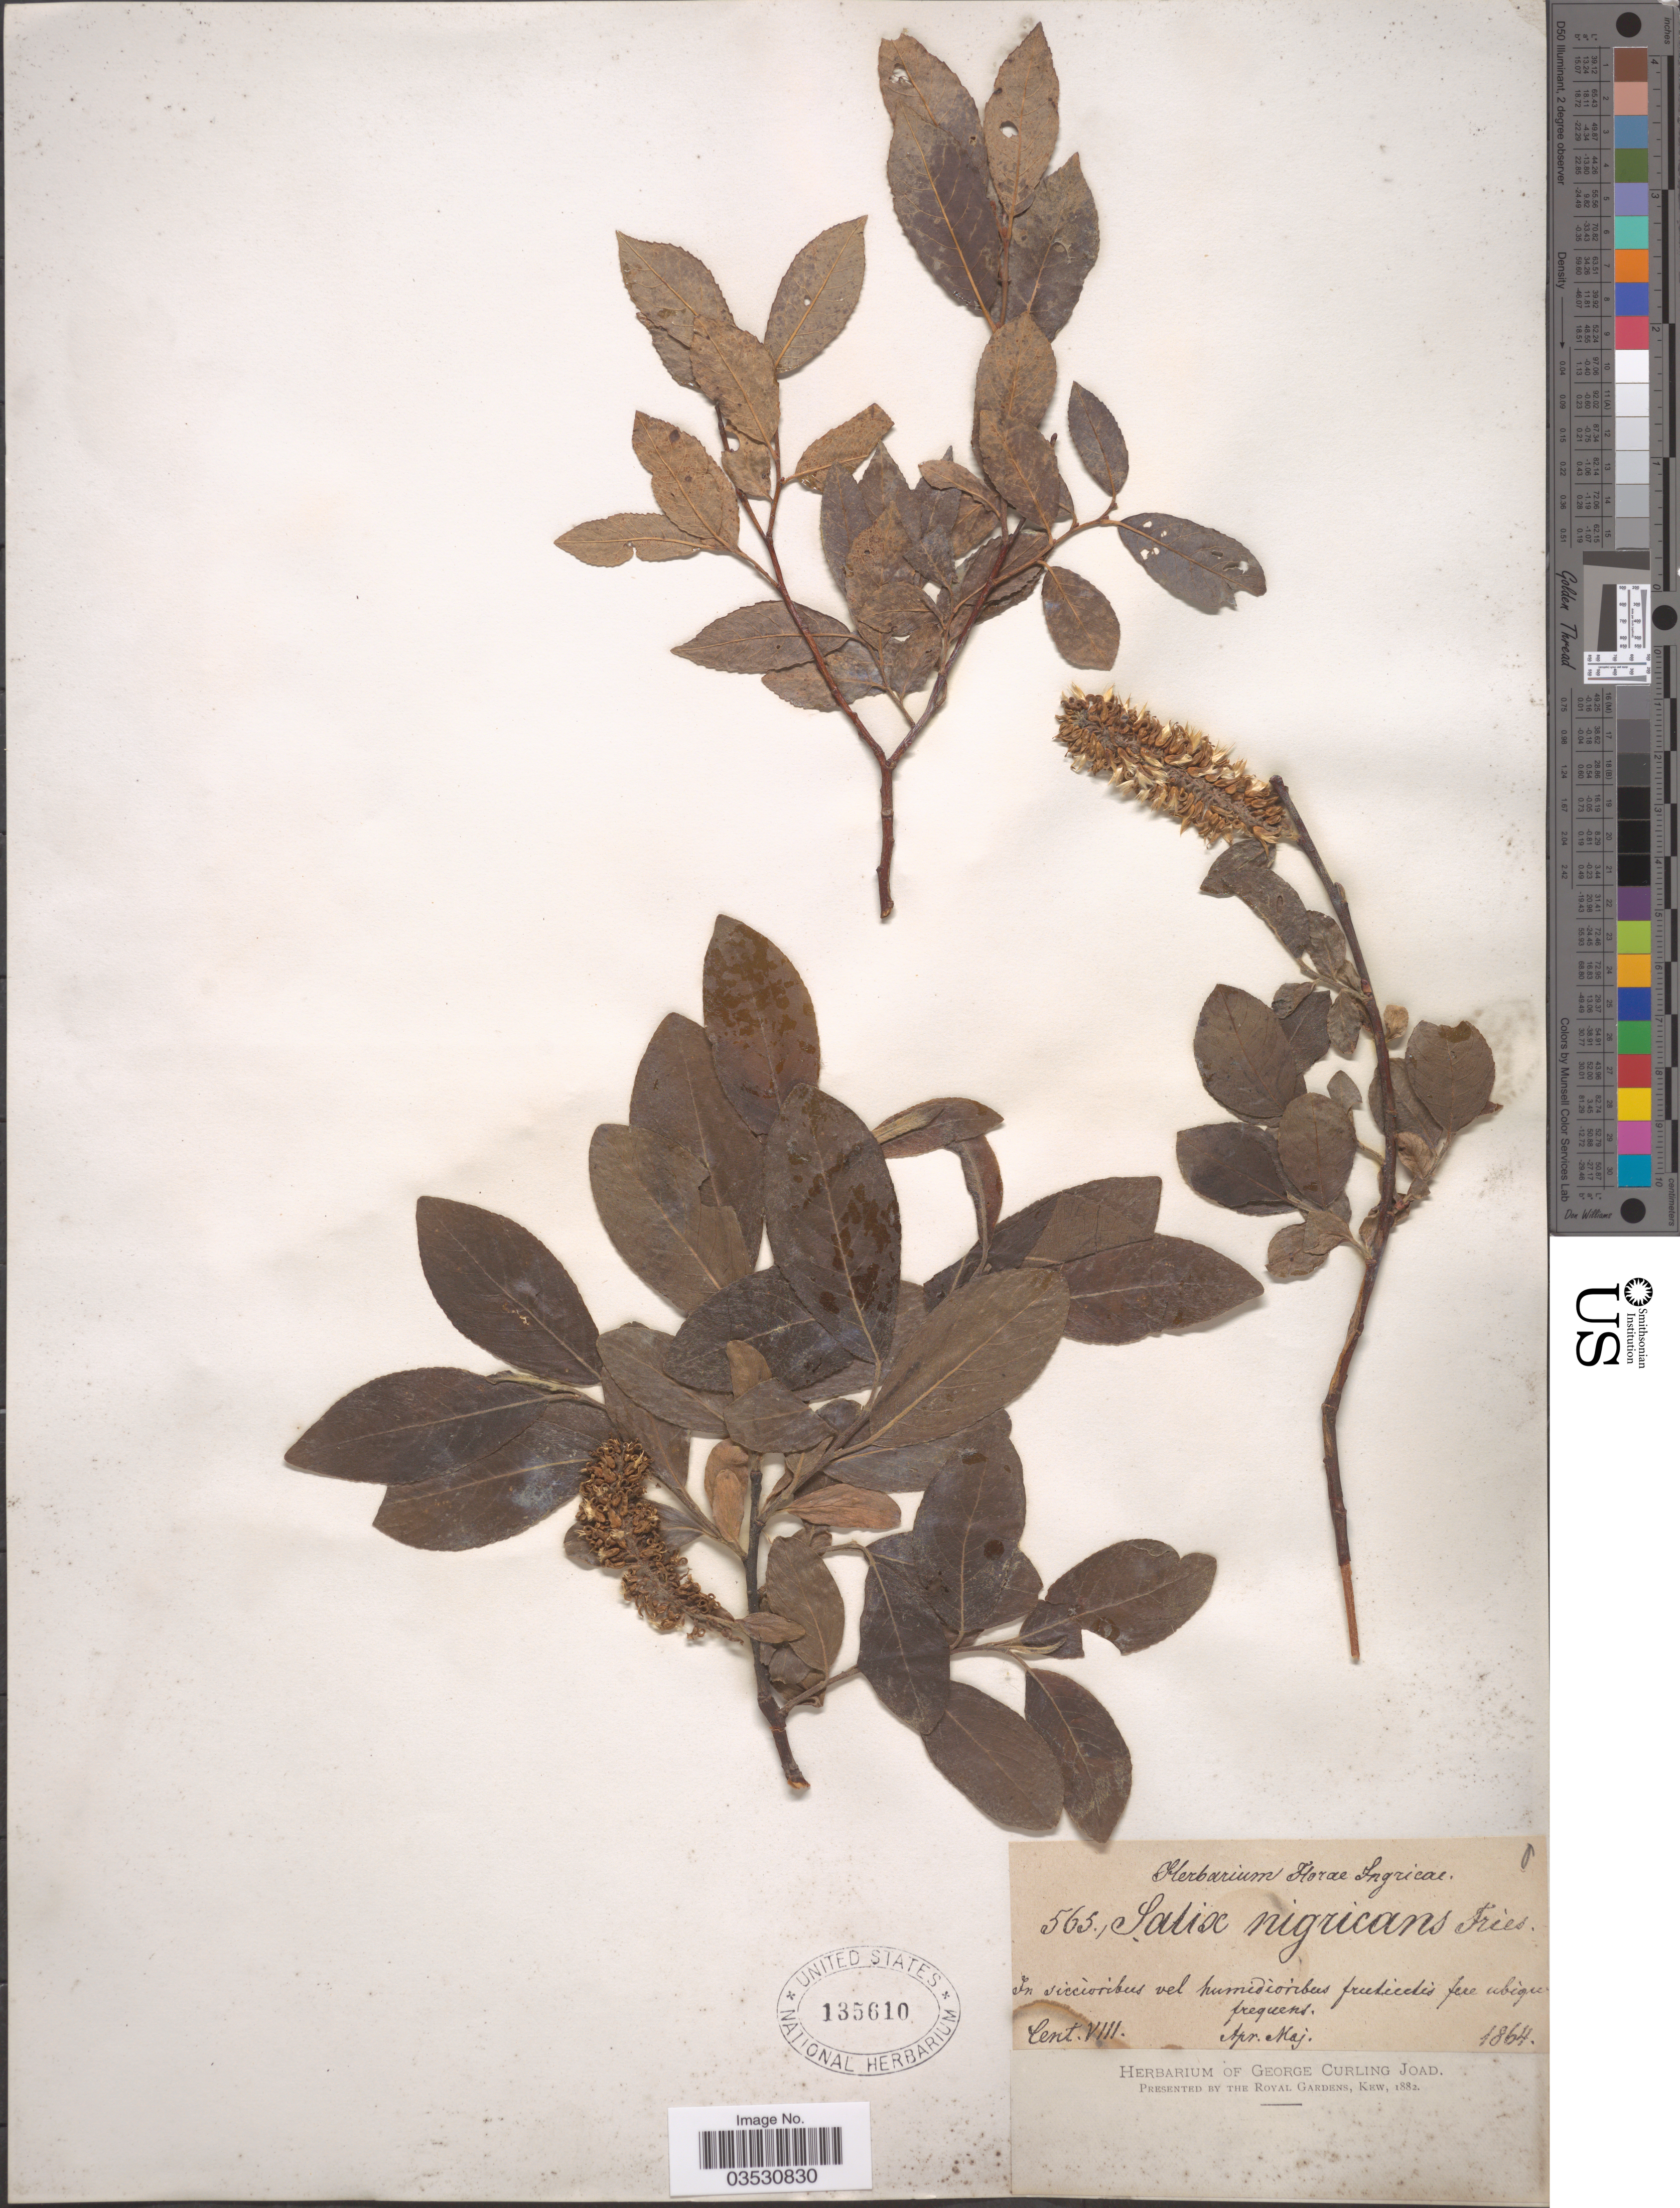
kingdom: Plantae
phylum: Tracheophyta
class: Magnoliopsida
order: Malpighiales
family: Salicaceae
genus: Salix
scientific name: Salix nigricans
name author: Sm.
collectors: ex herb. Florae Ingricae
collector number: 565*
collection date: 1864-04/1864-05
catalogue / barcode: US 135610